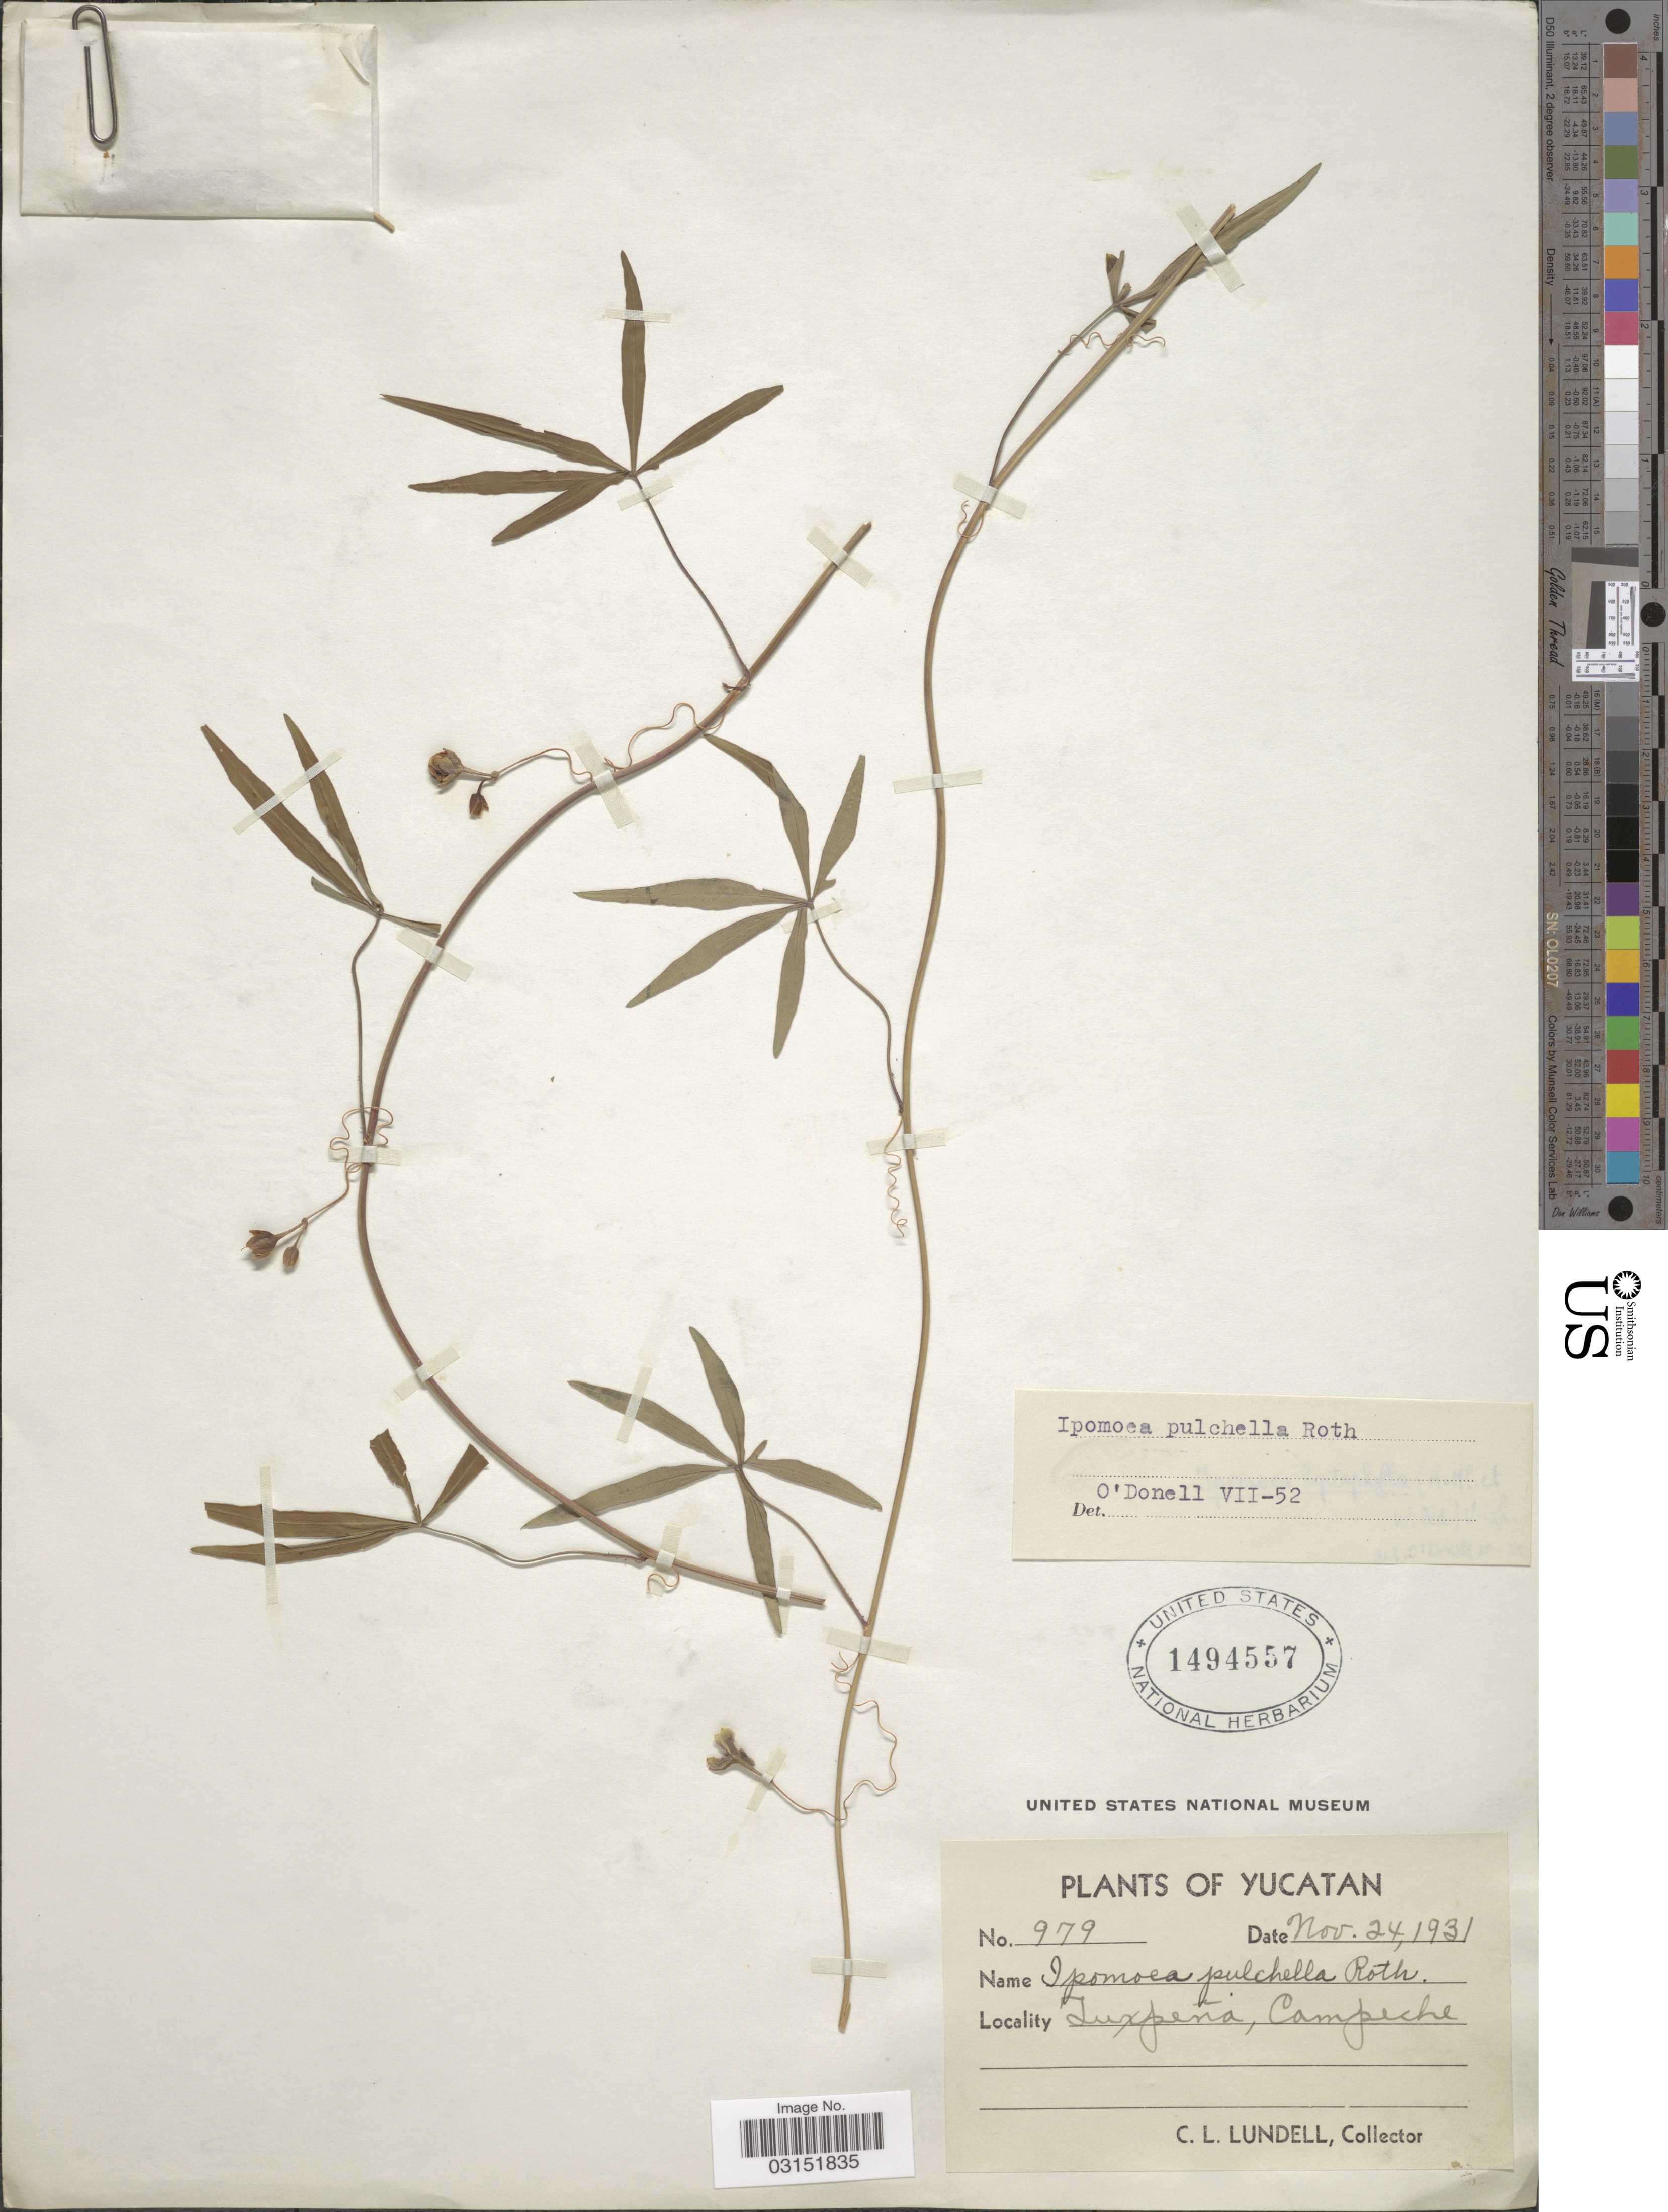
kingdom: Plantae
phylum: Tracheophyta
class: Magnoliopsida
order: Solanales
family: Convolvulaceae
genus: Ipomoea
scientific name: Ipomoea wrightii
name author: A. Gray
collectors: C. L. Lundell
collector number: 979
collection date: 1931-11-24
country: Mexico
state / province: Campeche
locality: Tuxpeña.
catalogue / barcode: US 1494557